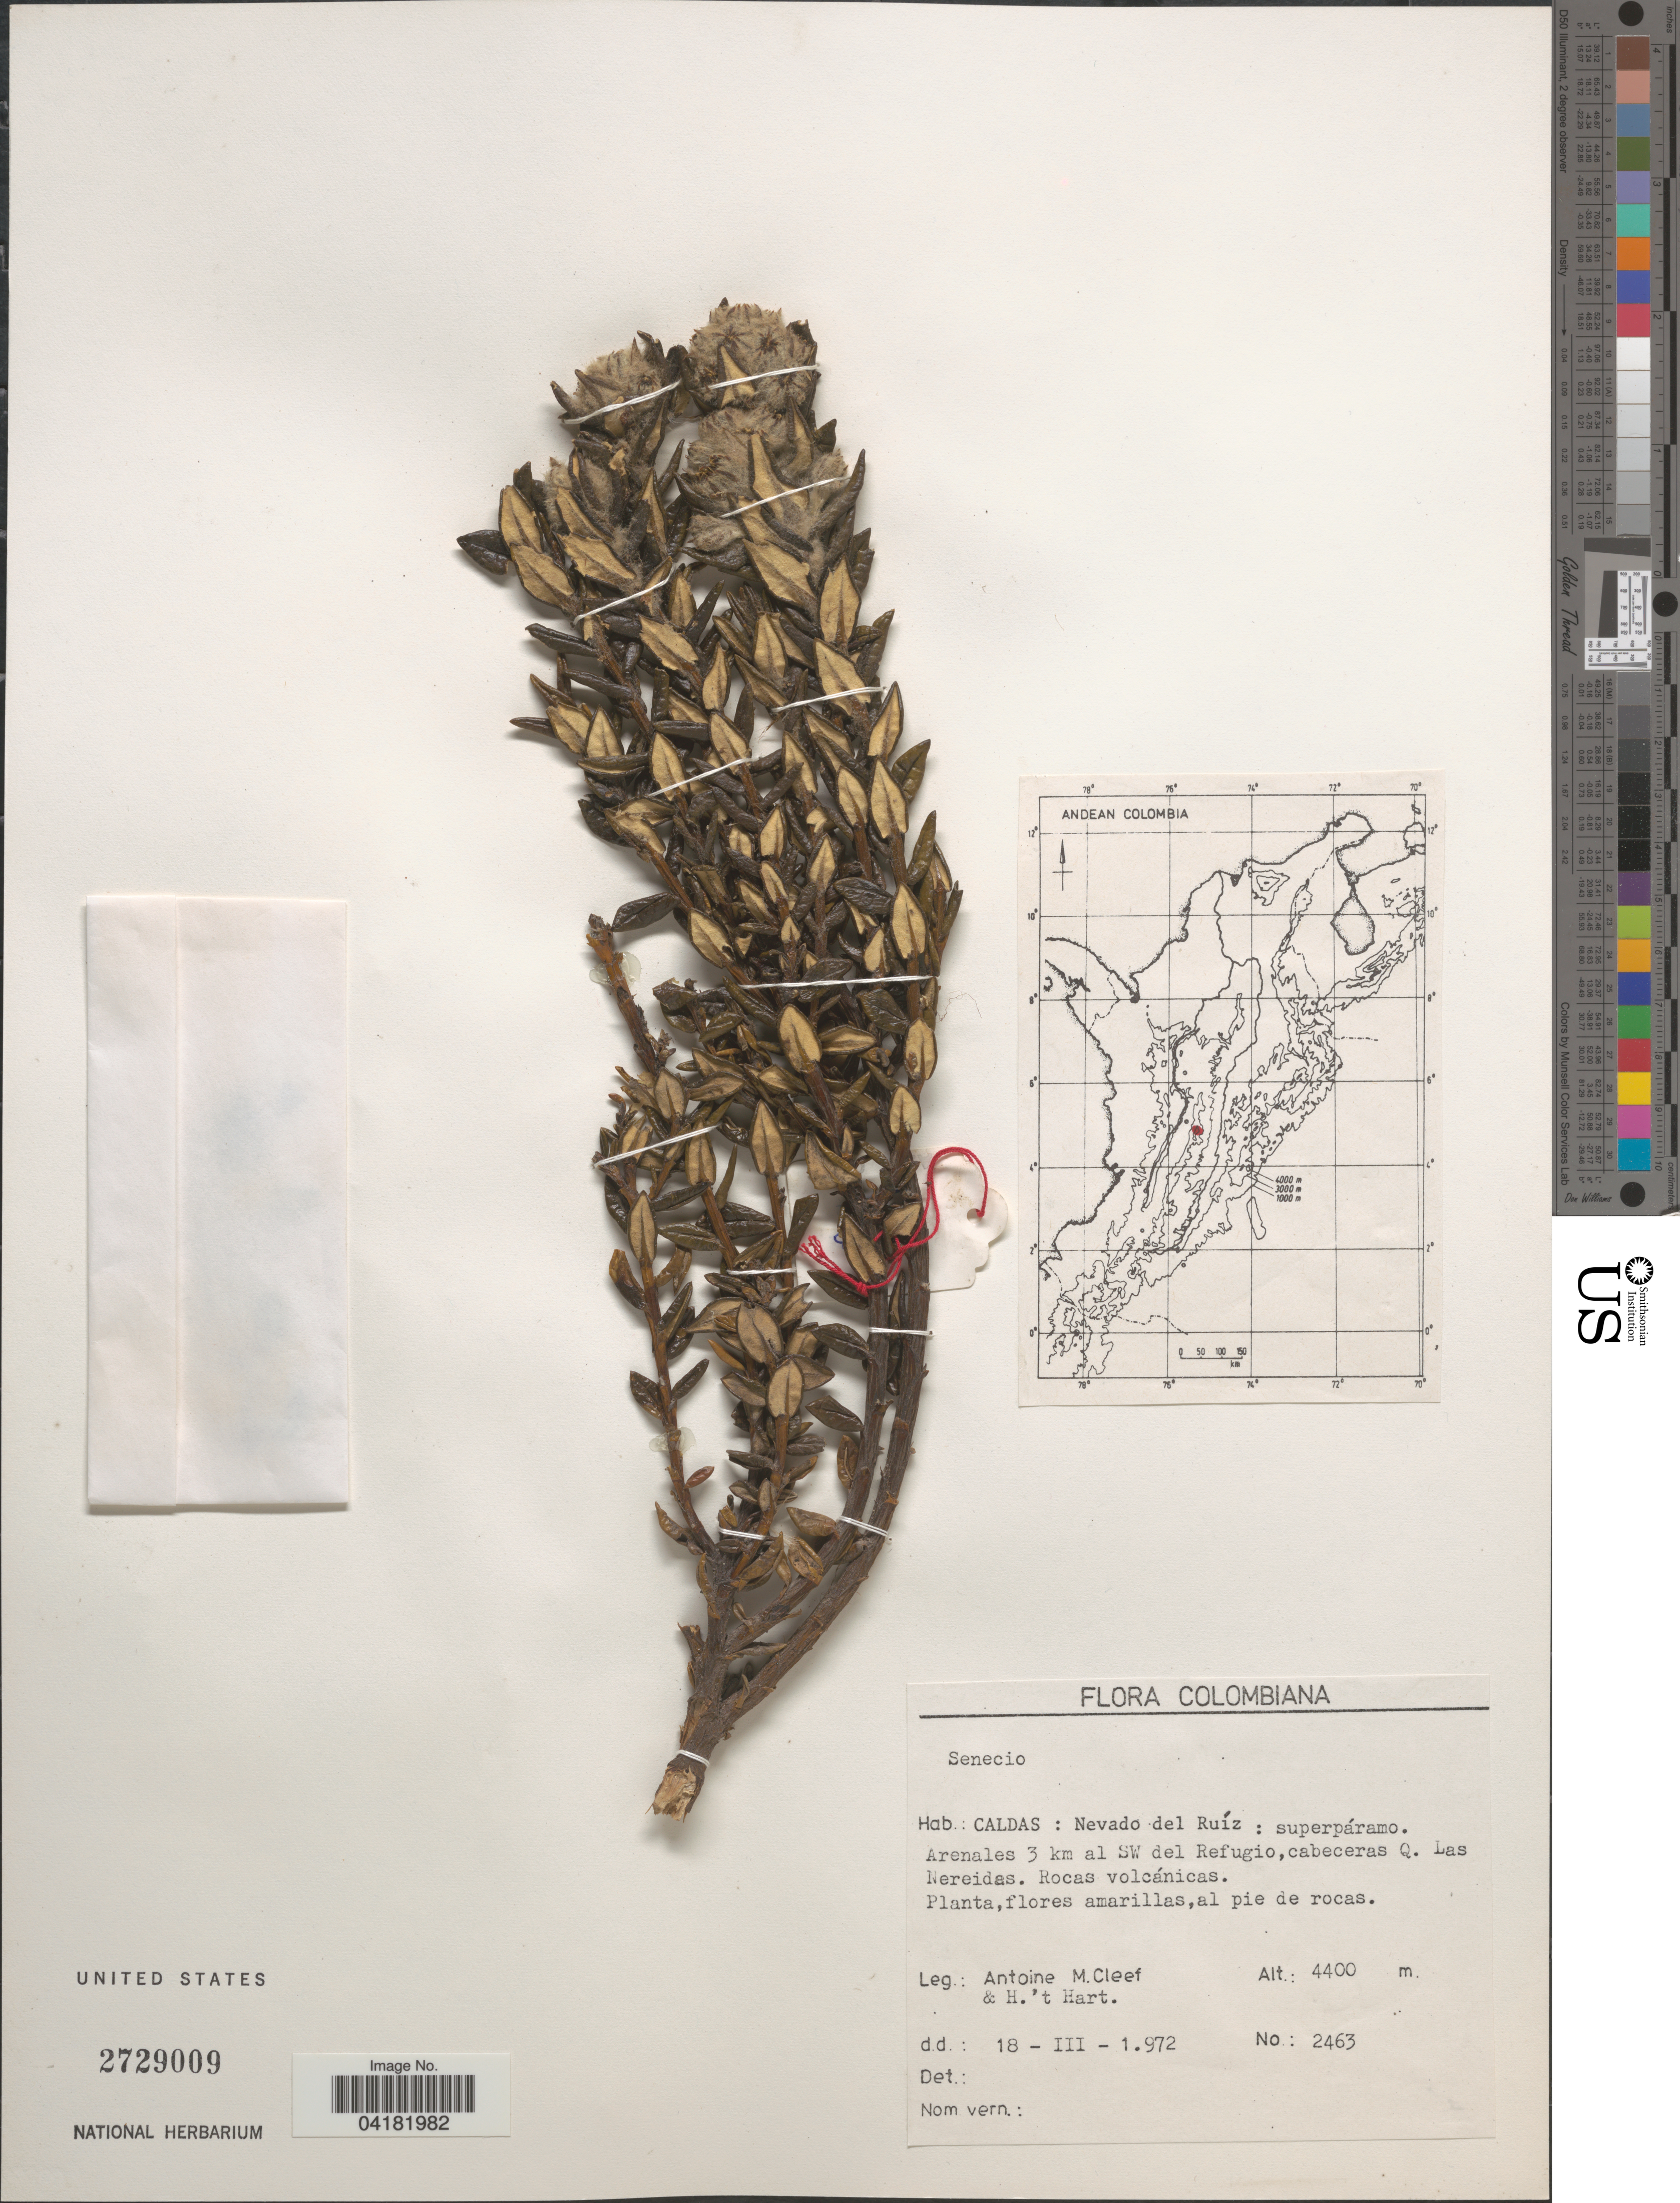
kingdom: Plantae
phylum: Tracheophyta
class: Magnoliopsida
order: Asterales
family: Asteraceae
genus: Senecio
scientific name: Senecio sp.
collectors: A. M. Cleef & H. T. Hart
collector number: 2463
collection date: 1972-03-18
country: Colombia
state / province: Caldas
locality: Colombiana. Nevado del Ruíz : superpáramo. Arenales 3 km al SW del Refugio,cabeceras Q. Las Nereidas.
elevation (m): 4400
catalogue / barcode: US 2729009